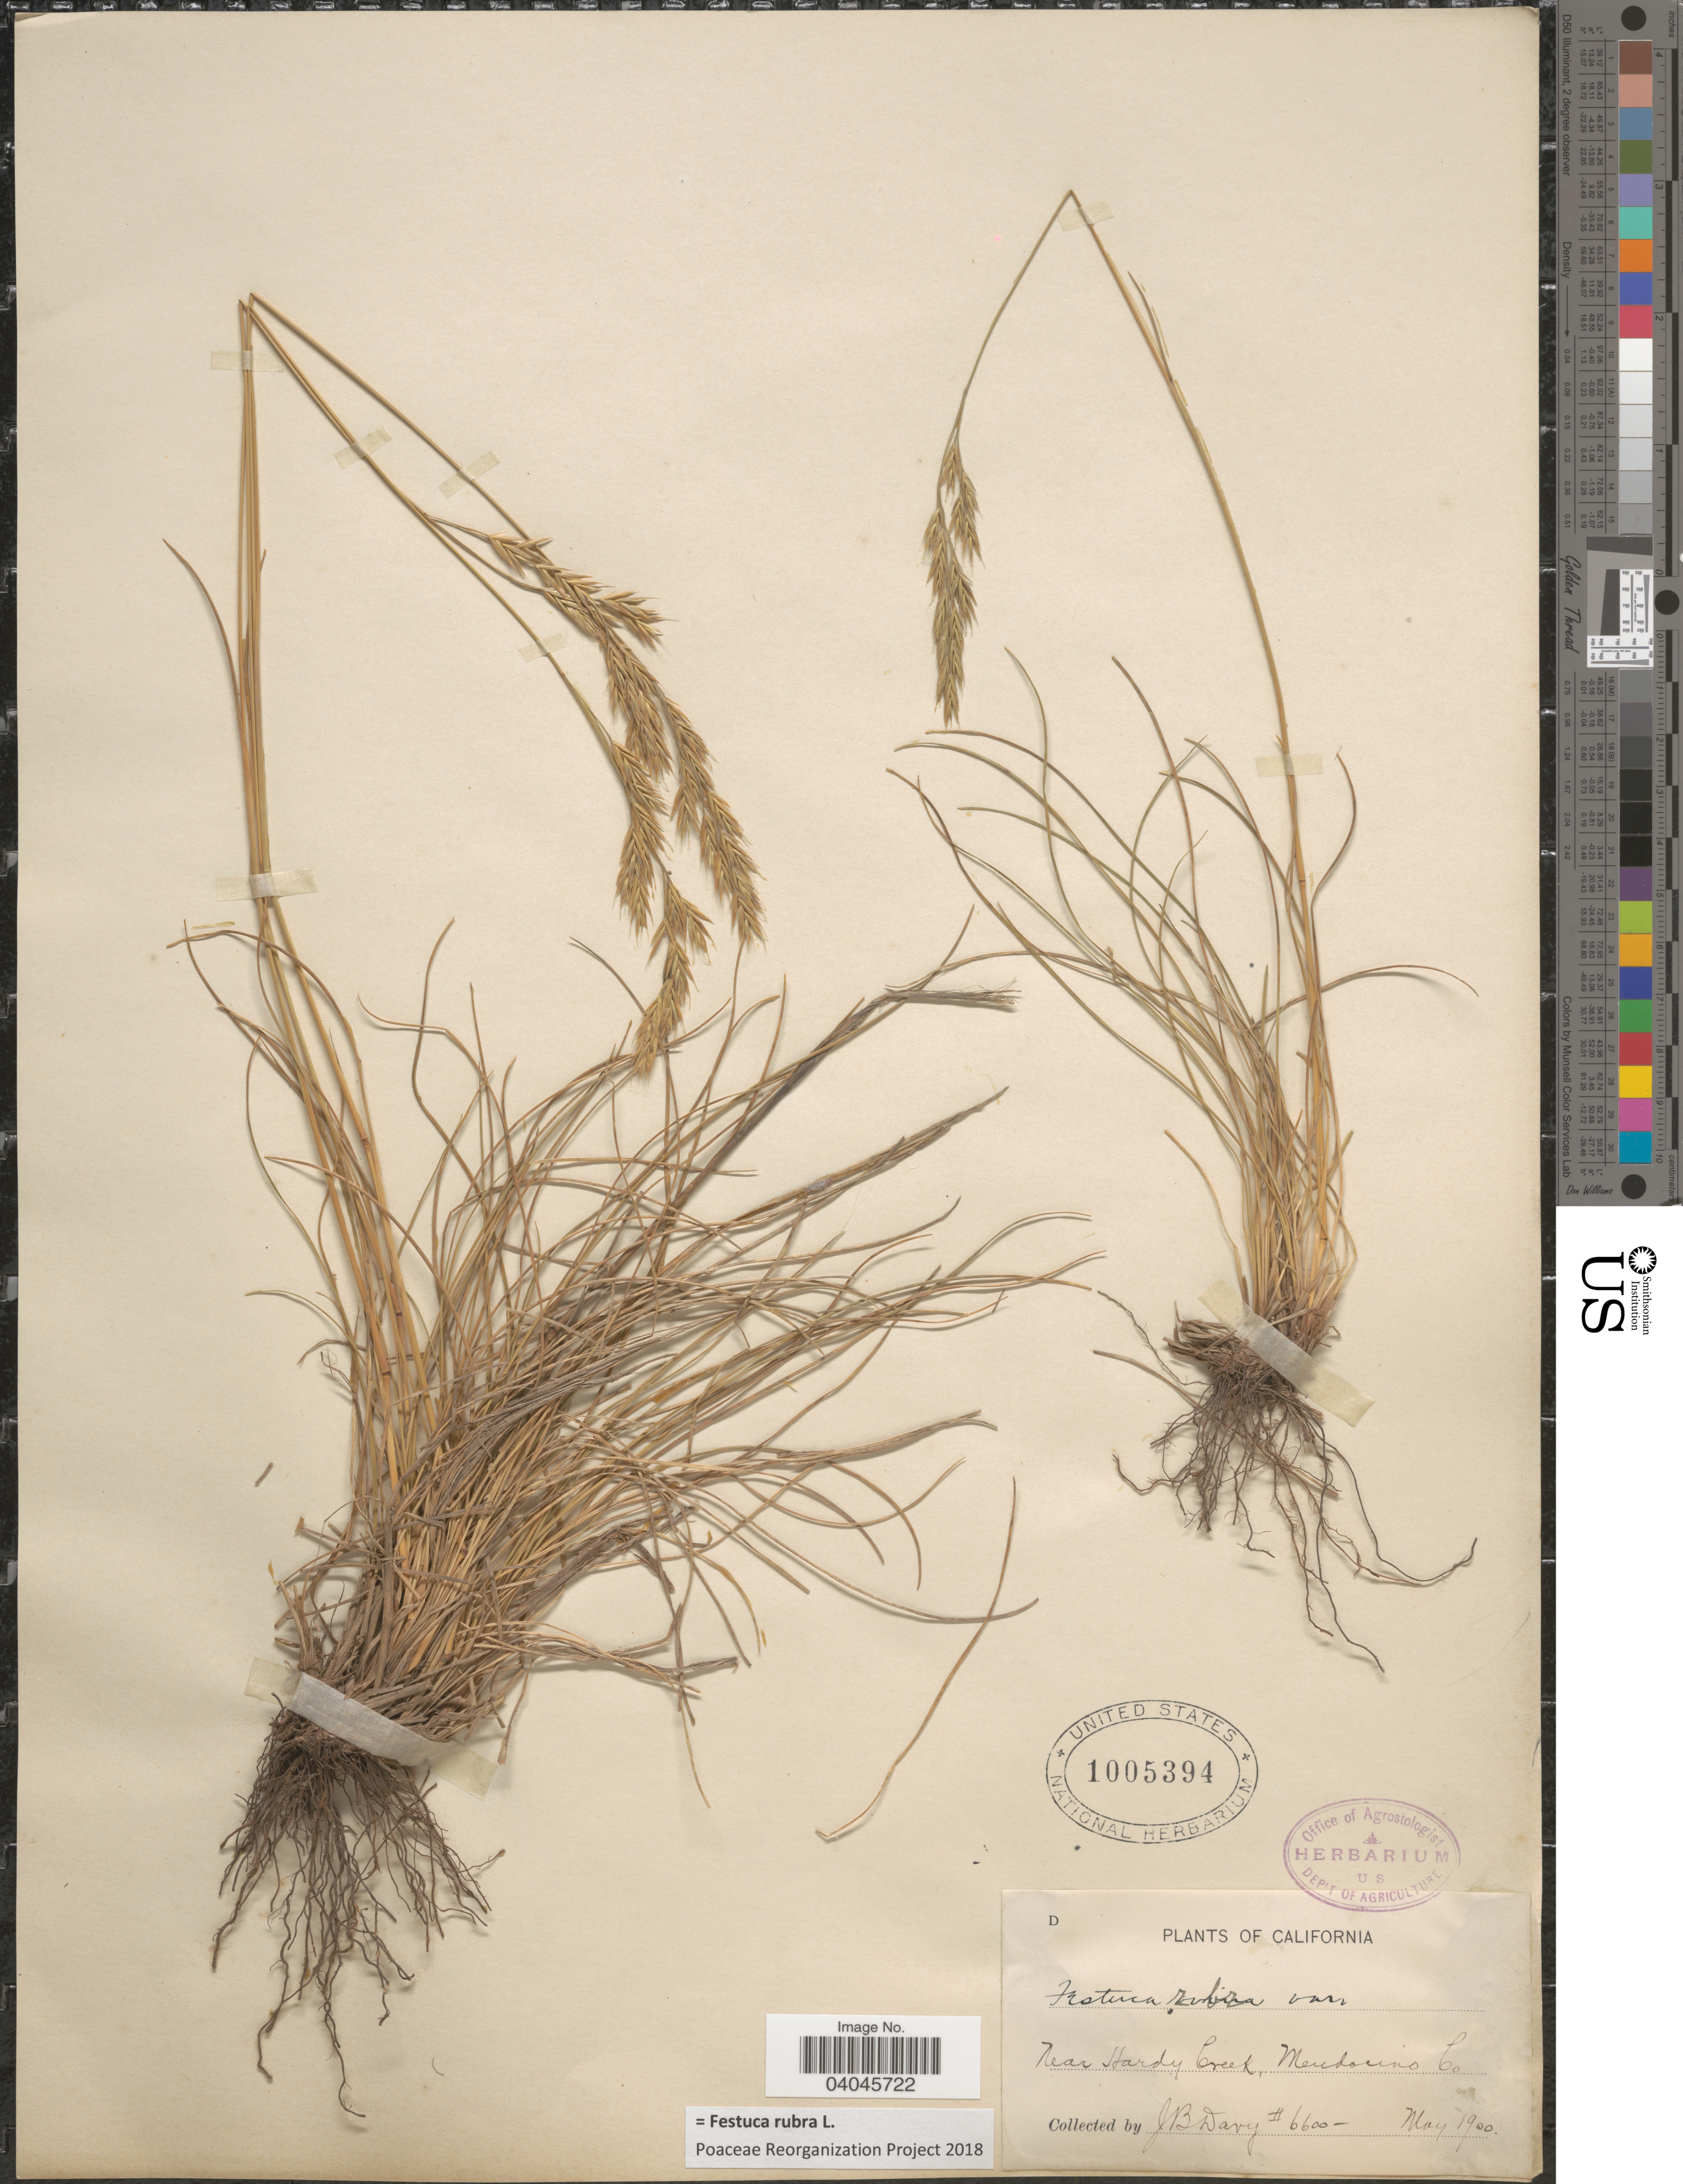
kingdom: Plantae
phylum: Tracheophyta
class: Liliopsida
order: Poales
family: Poaceae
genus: Festuca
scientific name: Festuca rubra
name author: L.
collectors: J. Burtt Davy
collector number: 6600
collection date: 1900-05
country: United States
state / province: California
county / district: Mendocino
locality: Near Hardy Creek, Mendocino Co.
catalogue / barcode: US 1005394